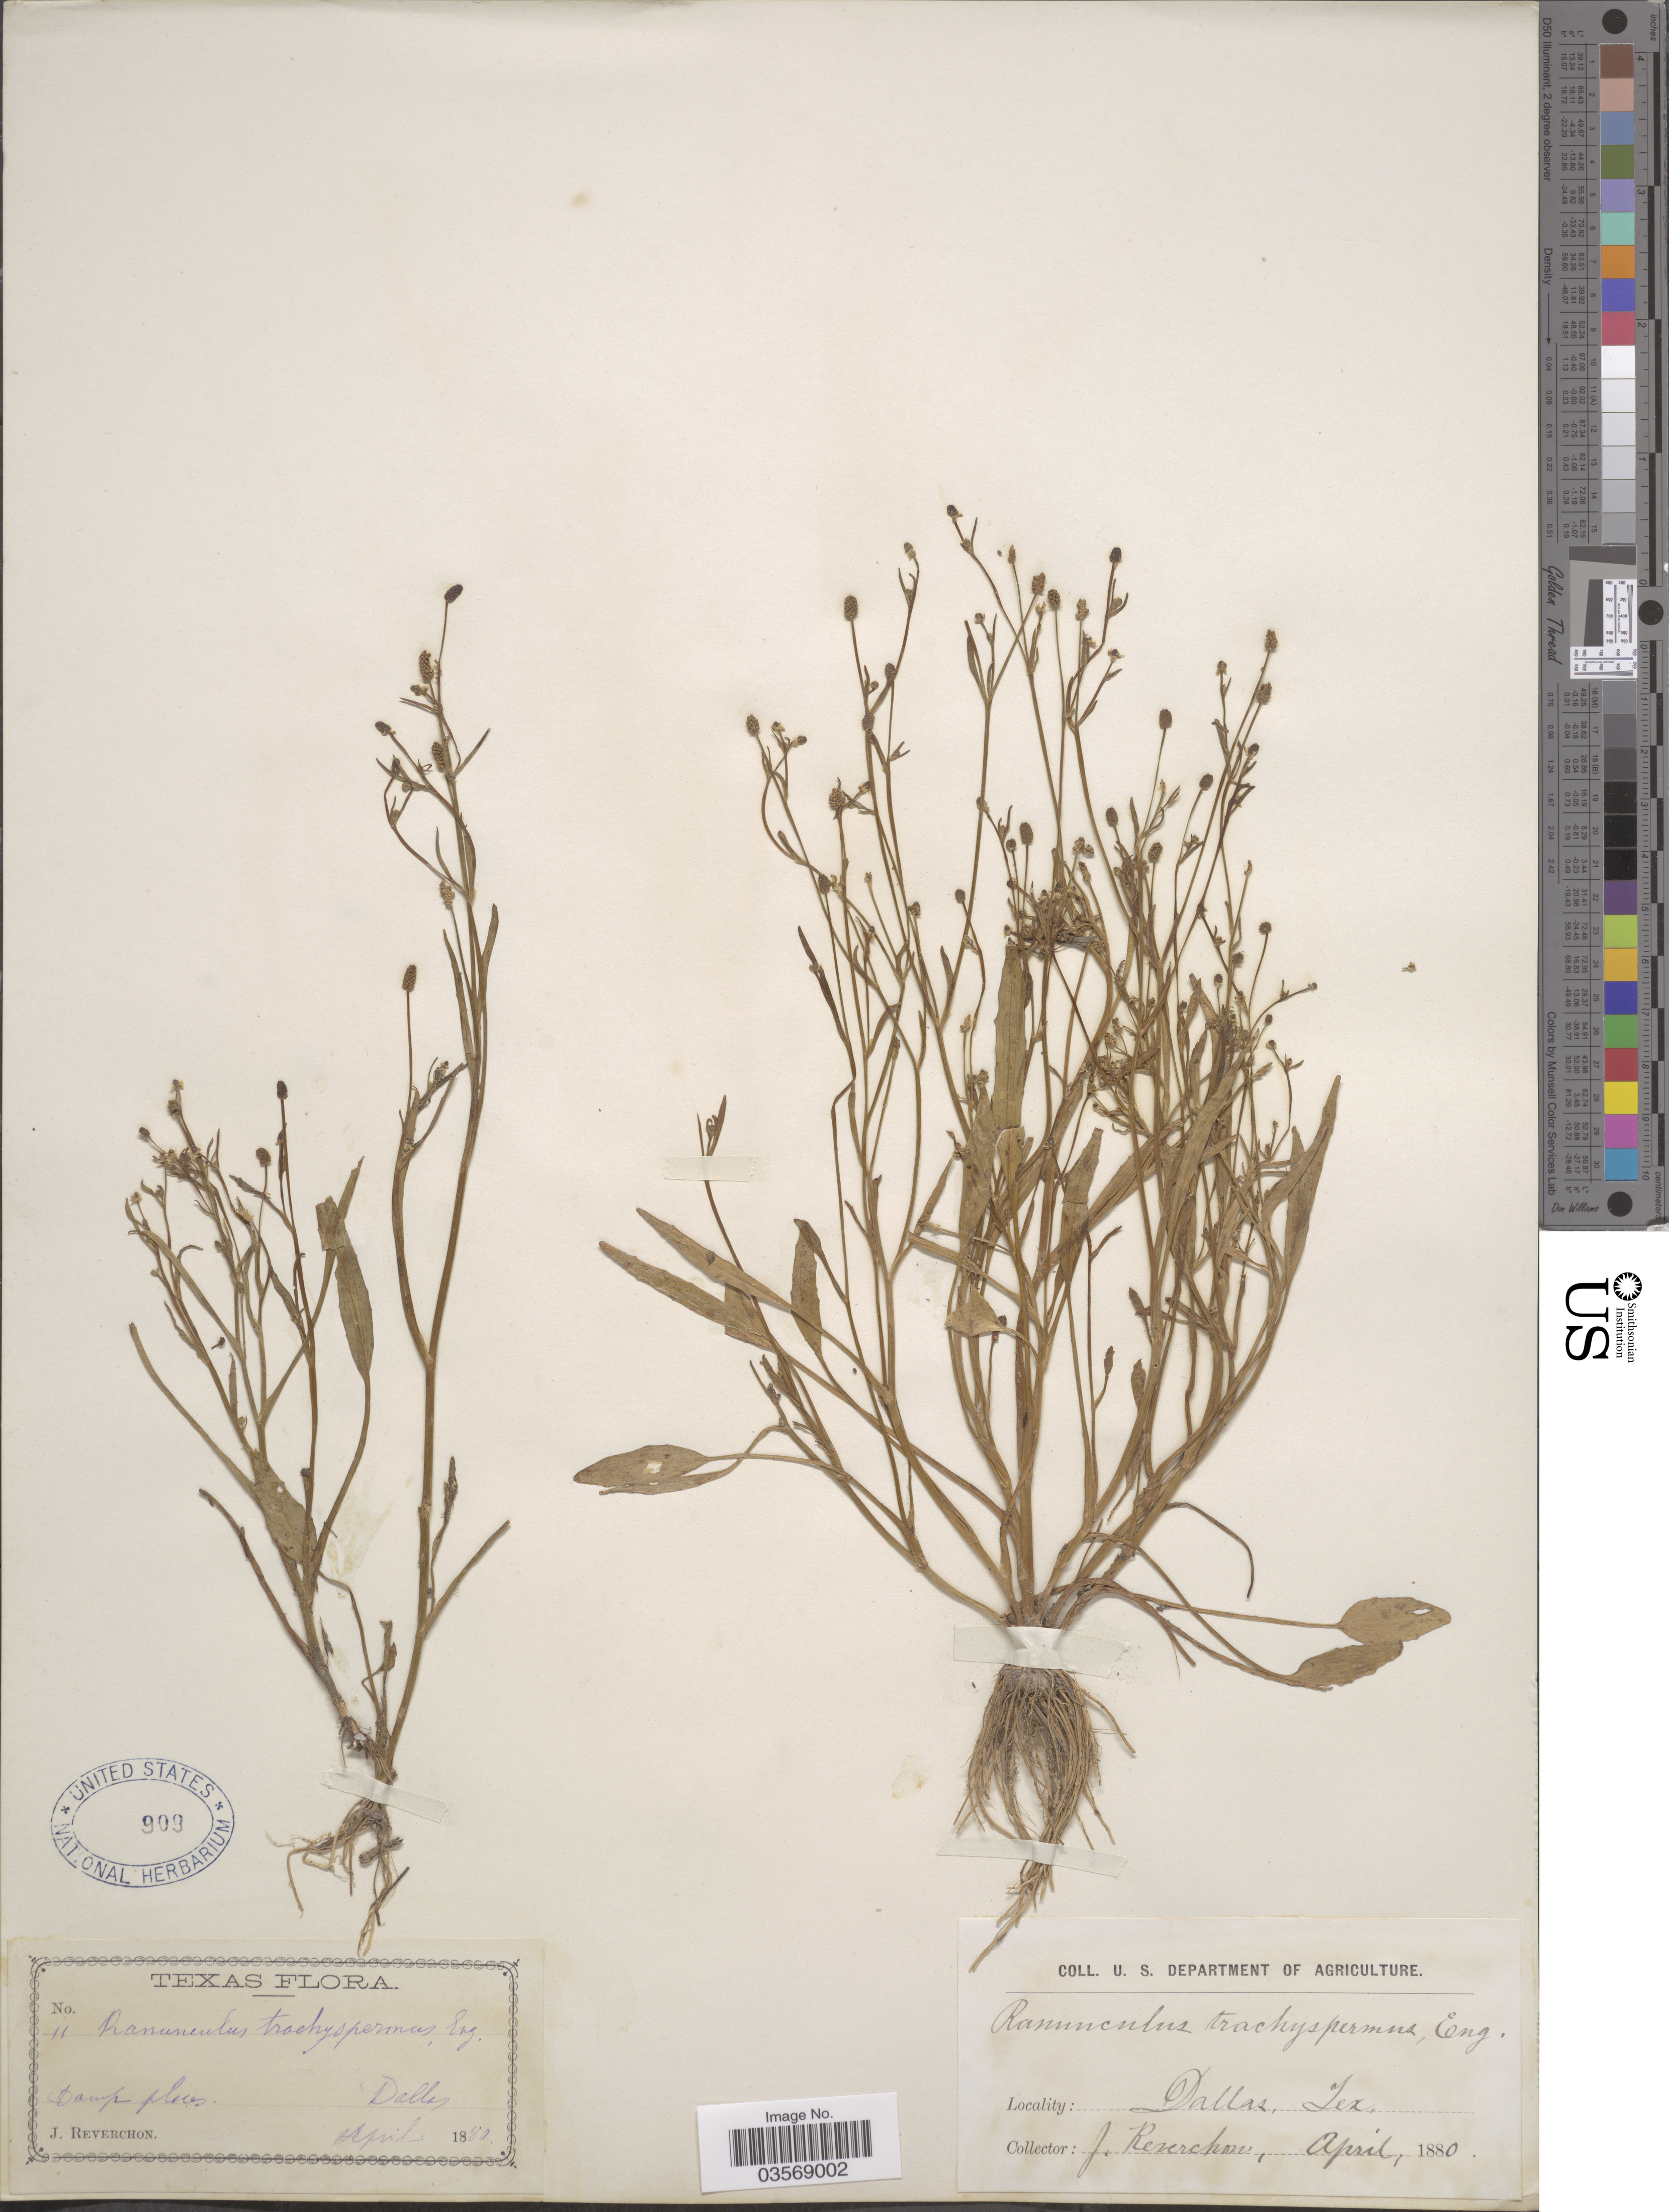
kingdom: Plantae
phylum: Tracheophyta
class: Magnoliopsida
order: Ranunculales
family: Ranunculaceae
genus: Ranunculus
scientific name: Ranunculus pusillus var. angustifolius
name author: (Engelm.) L.D. Benson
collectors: J. Reverchon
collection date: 1880-04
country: United States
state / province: Texas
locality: Dallas.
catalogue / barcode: US 909